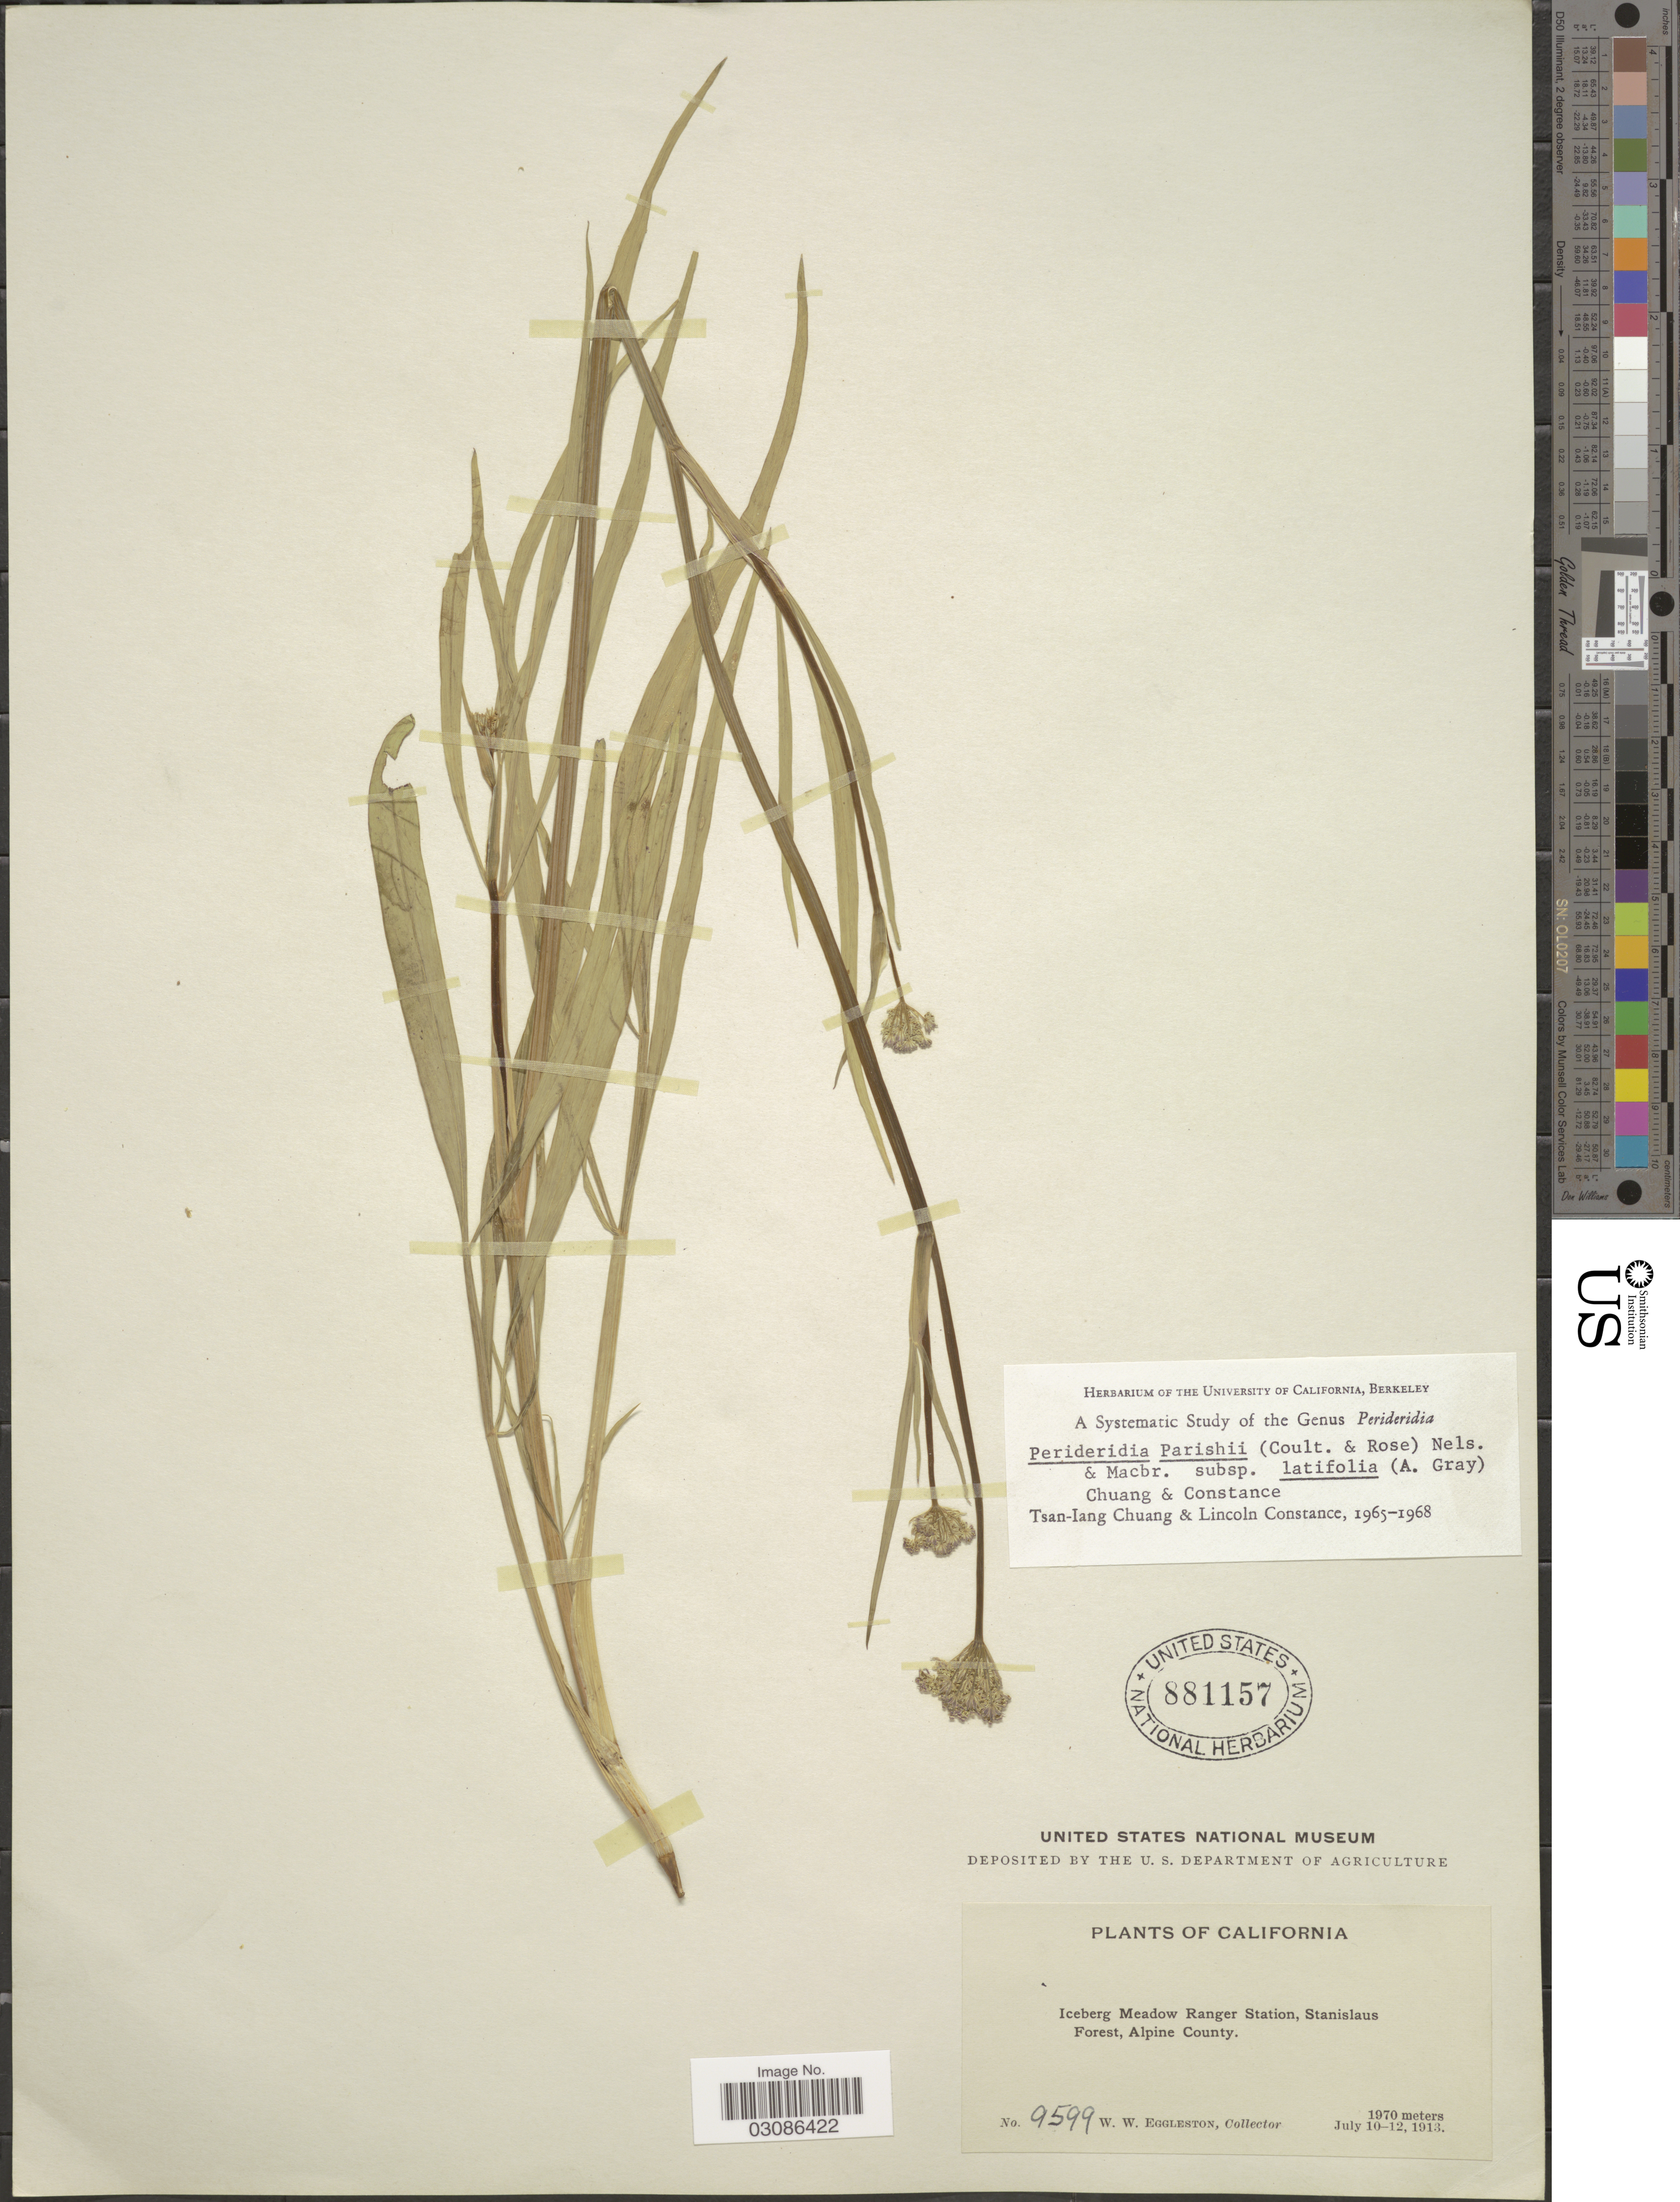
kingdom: Plantae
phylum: Tracheophyta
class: Magnoliopsida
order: Apiales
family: Apiaceae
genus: Perideridia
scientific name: Perideridia parishii subsp. latifolia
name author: A. Gray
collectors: W. W. Eggleston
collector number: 9599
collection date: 1913-07-10/1913-07-12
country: United States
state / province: California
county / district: Alpine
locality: Iceberg Meadow Ranger Station, Stanislaus Forest, Alpine County.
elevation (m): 1970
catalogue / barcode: US 881157